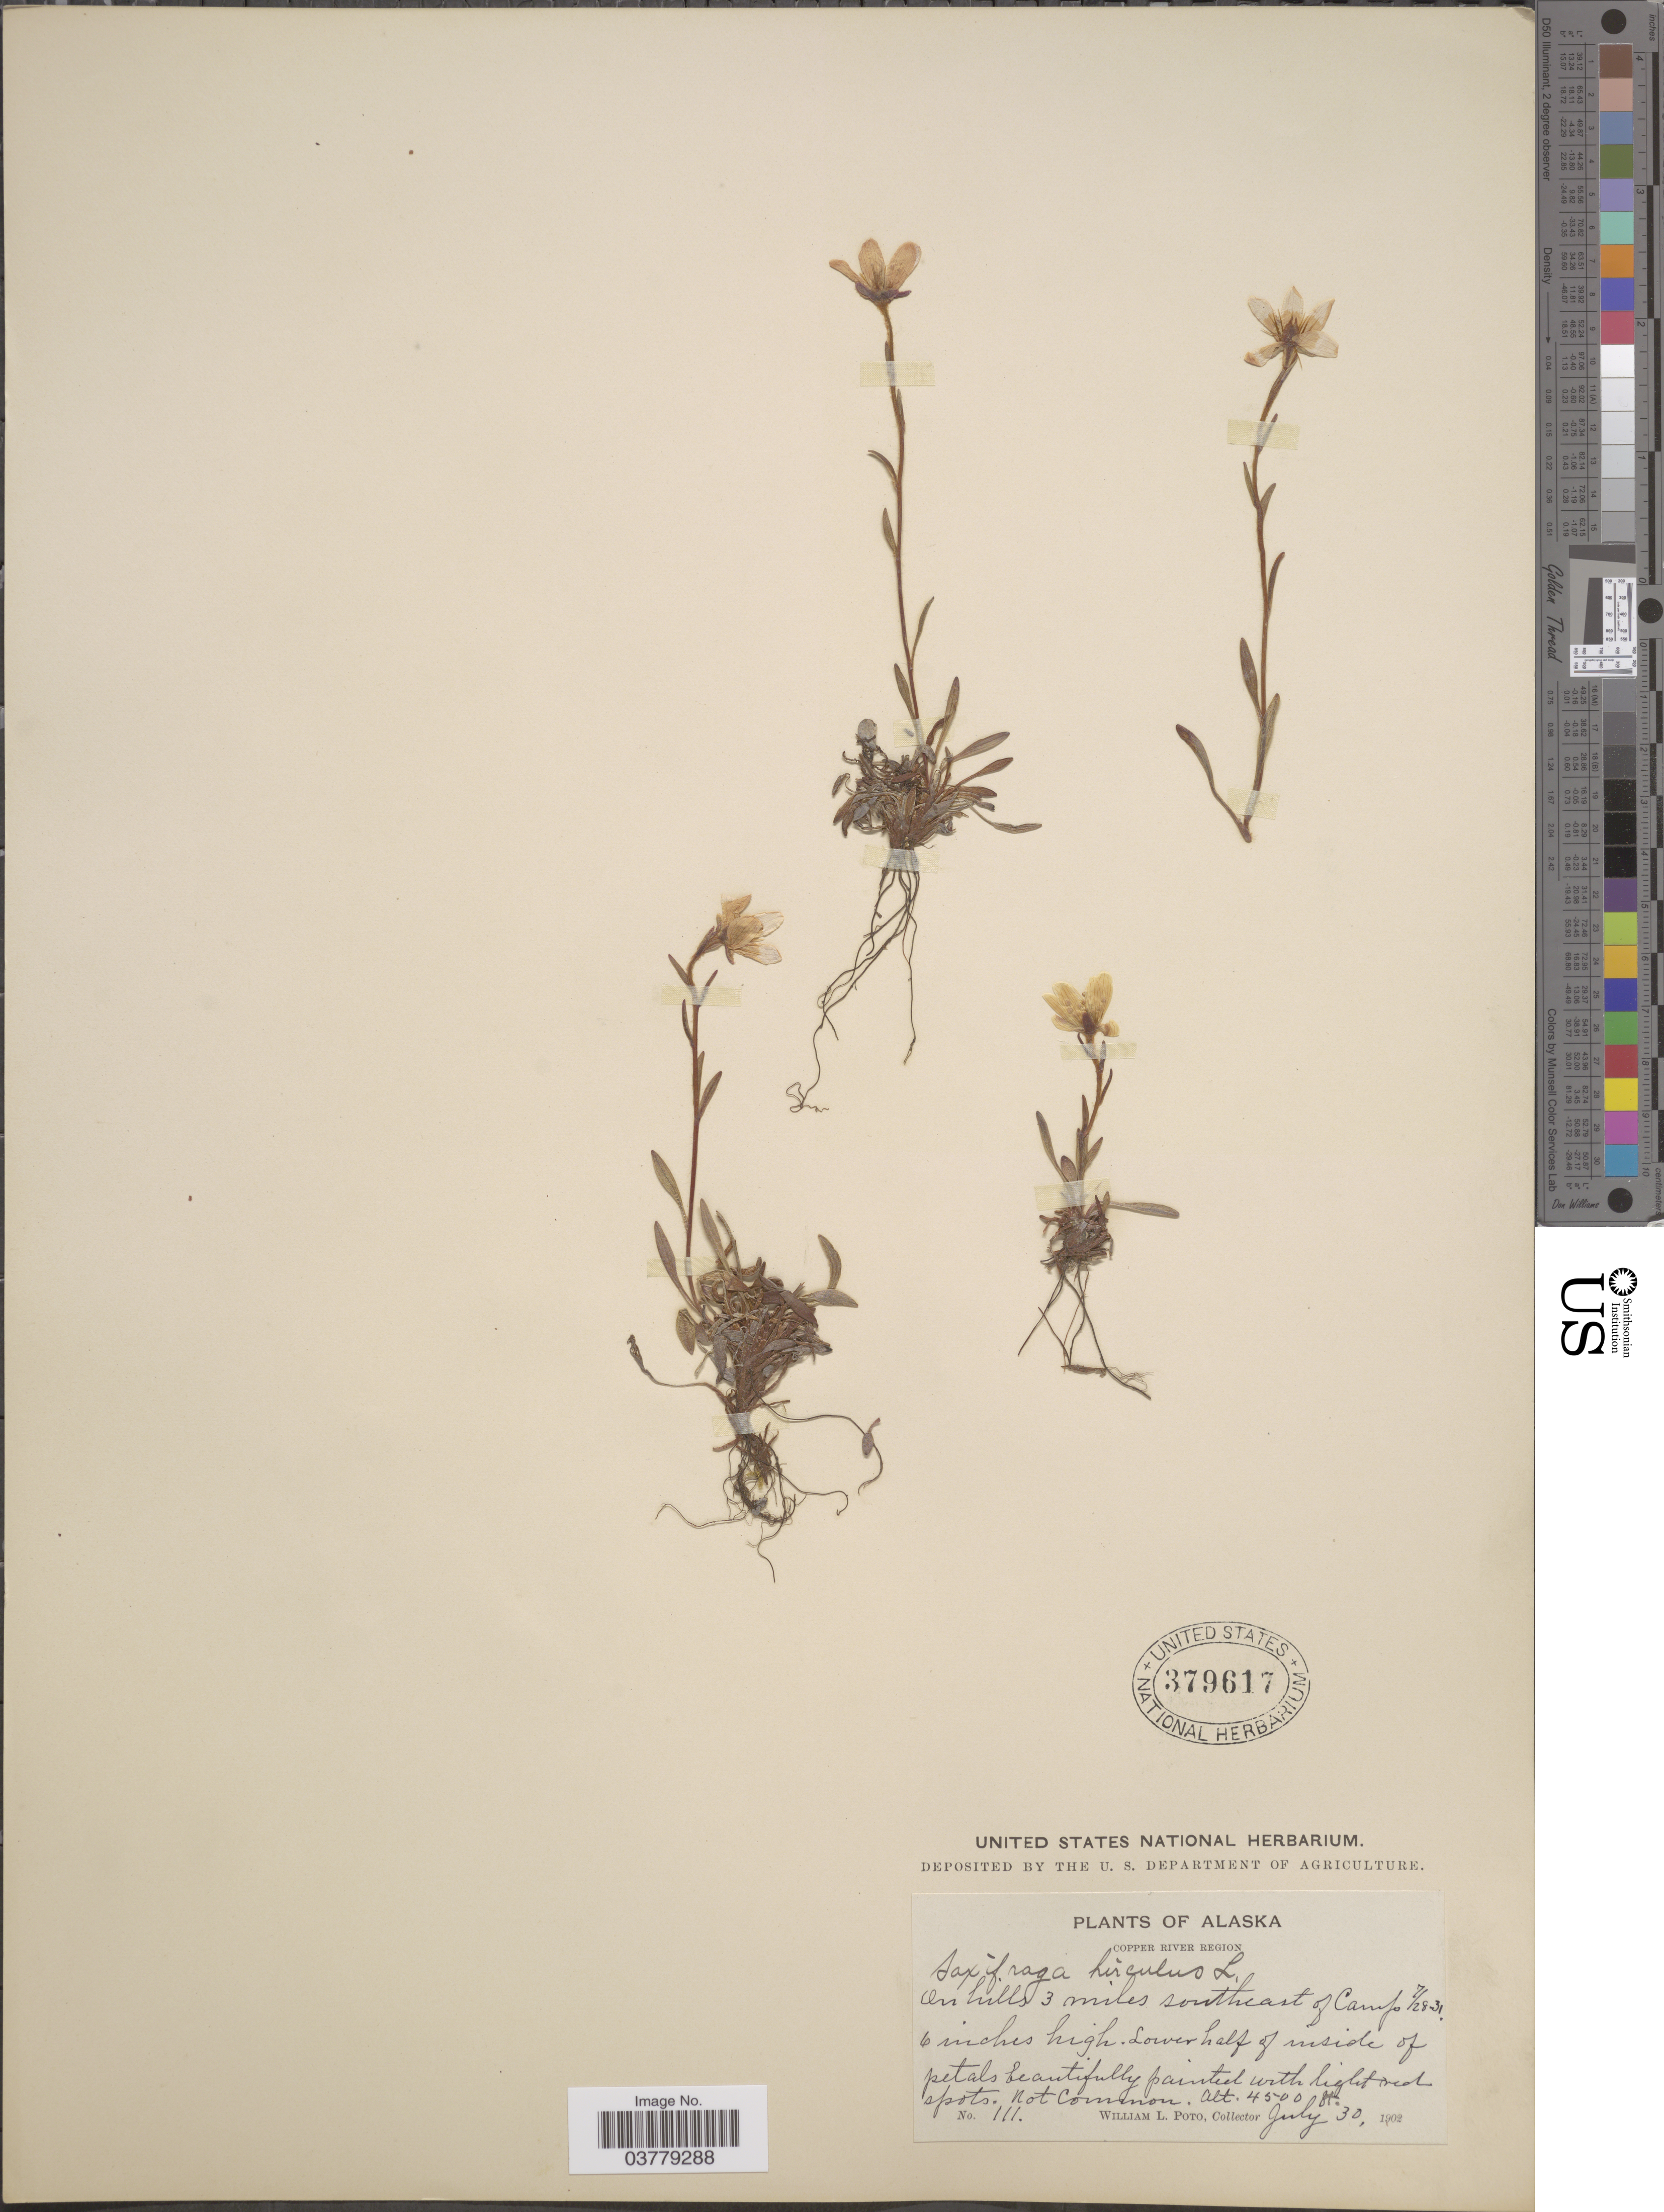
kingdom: Plantae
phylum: Tracheophyta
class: Magnoliopsida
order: Saxifragales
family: Saxifragaceae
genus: Saxifraga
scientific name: Saxifraga hirculus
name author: L.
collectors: W. Poto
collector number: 111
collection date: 1902-07-30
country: United States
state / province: Alaska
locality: Copper River Region. On hills 3 miles southeast of Camp.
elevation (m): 1372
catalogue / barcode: US 379617